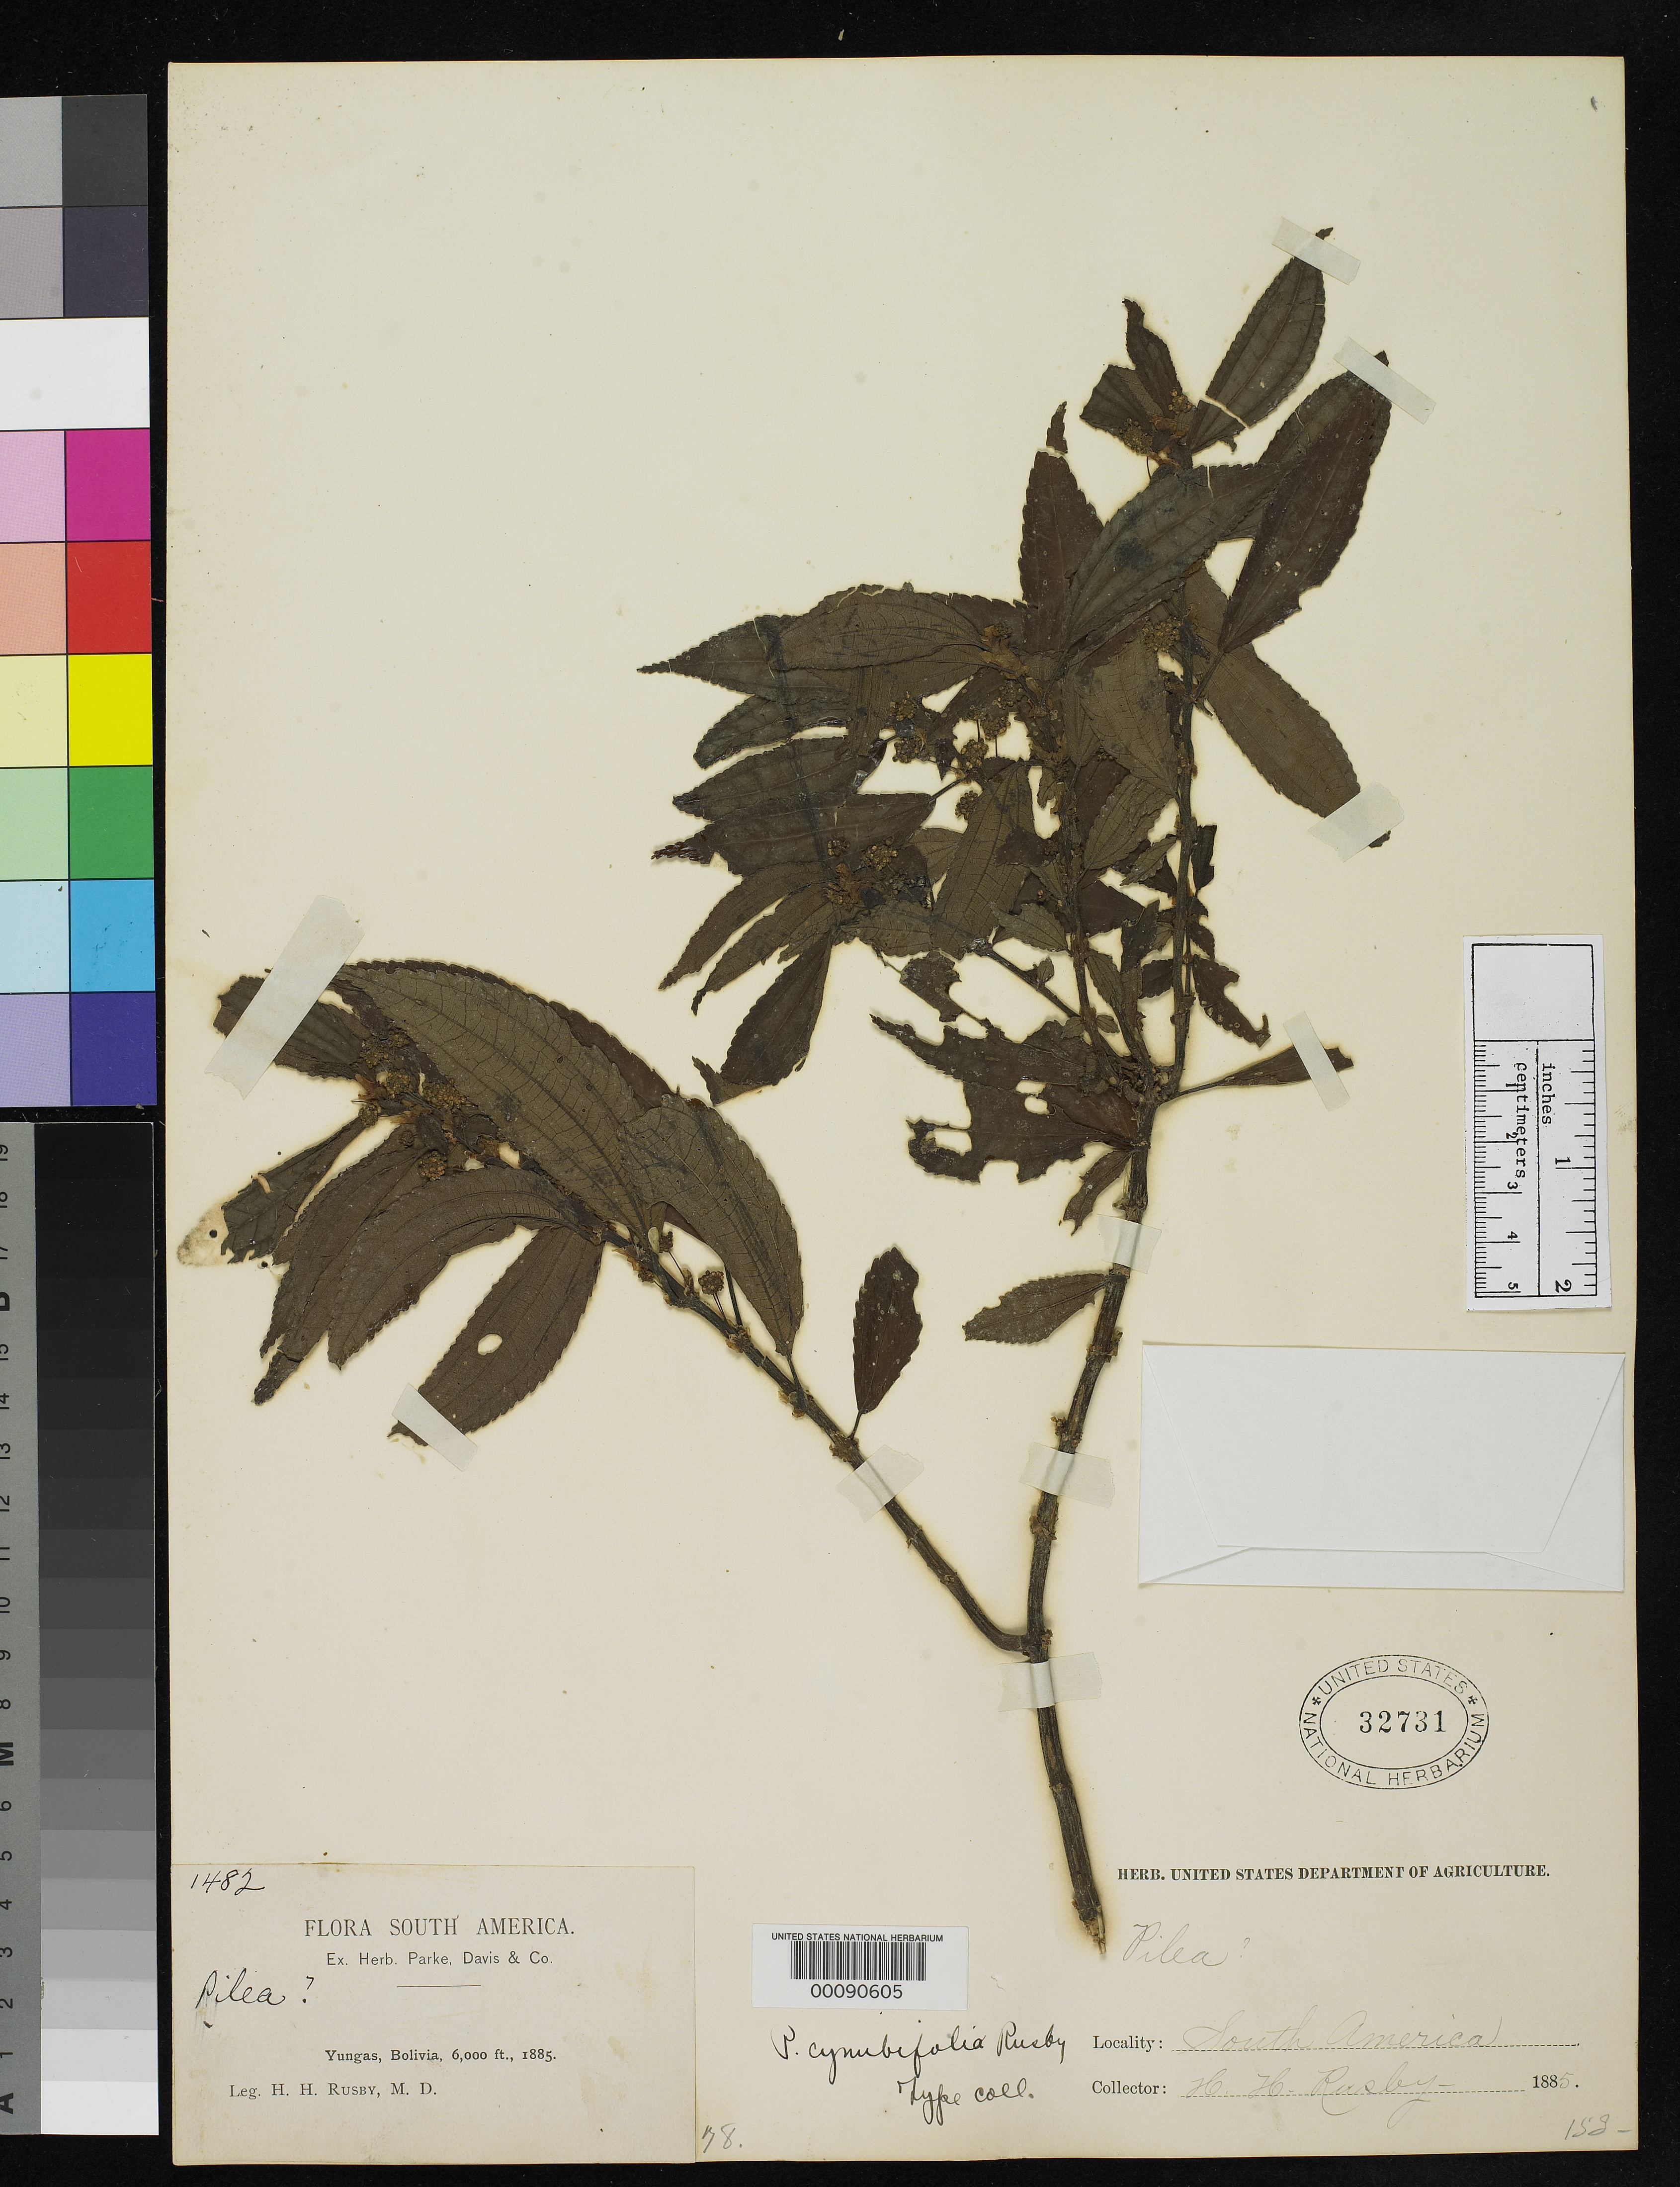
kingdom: Plantae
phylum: Tracheophyta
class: Magnoliopsida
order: Rosales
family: Urticaceae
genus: Pilea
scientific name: Pilea cymbifolia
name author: Rusby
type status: Isotype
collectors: H. H. Rusby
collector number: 1482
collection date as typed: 1885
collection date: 1885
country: Bolivia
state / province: La Páz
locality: Yungas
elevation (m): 1829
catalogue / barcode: US 32731